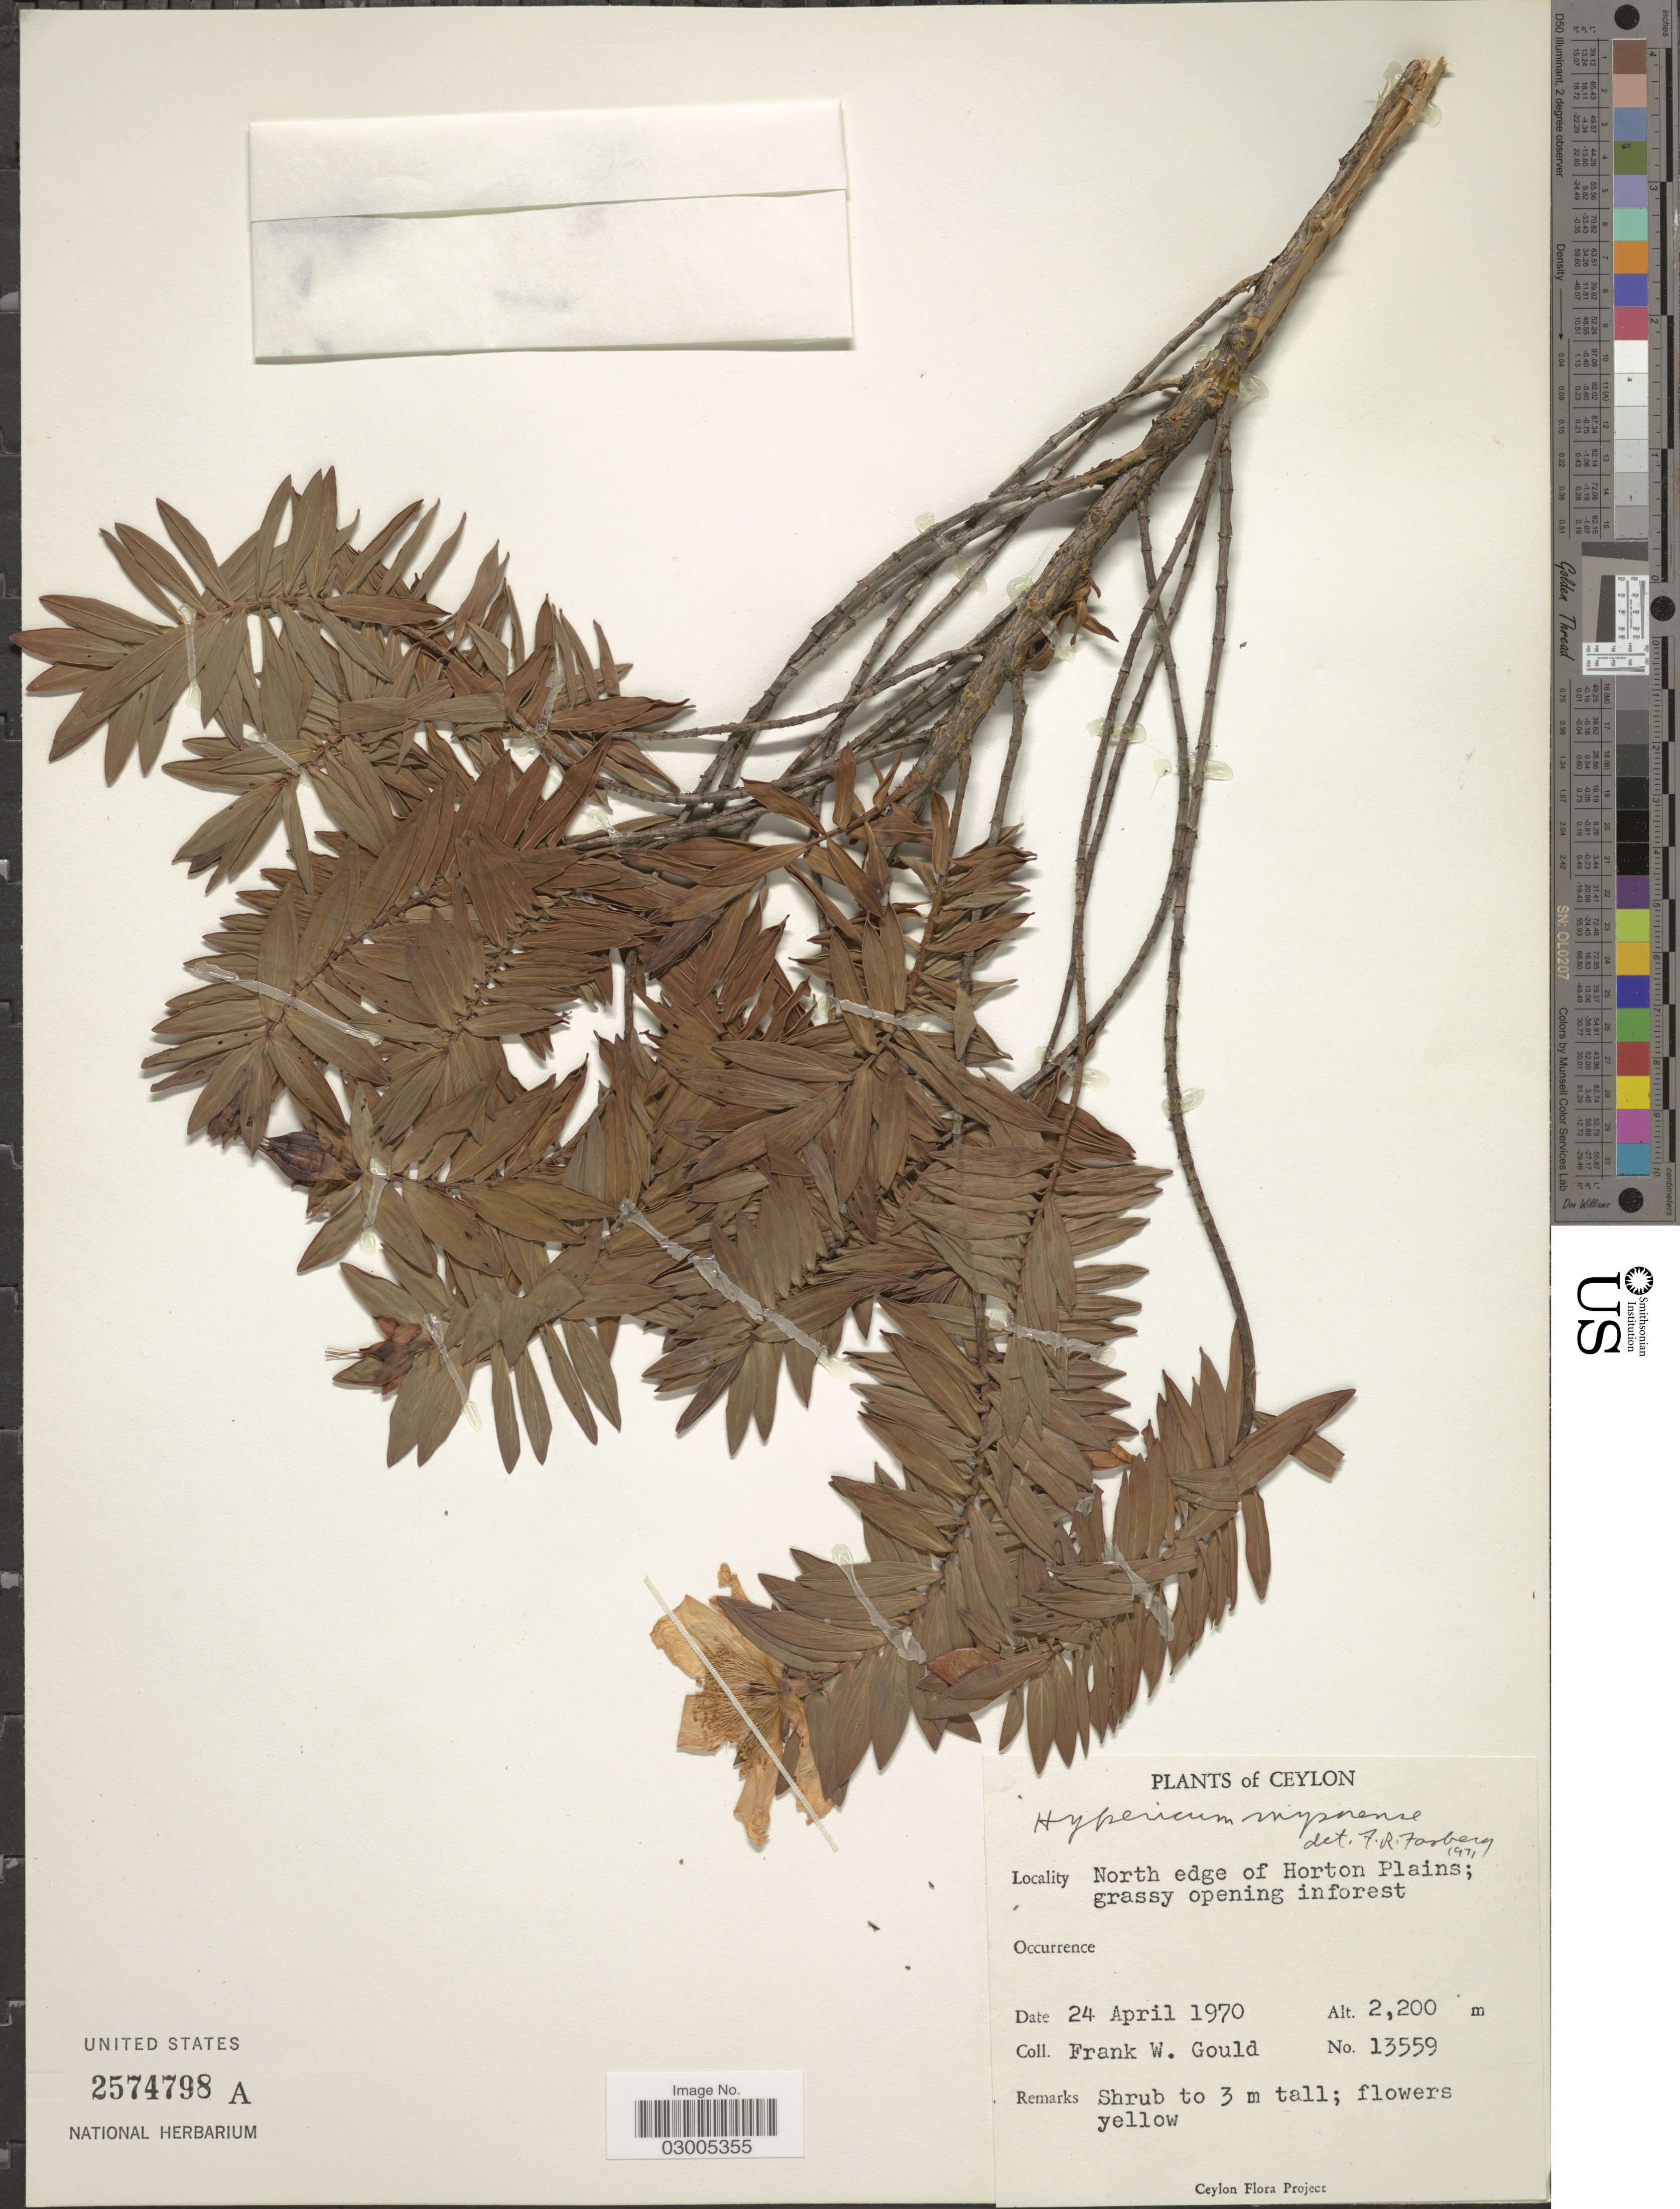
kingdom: Plantae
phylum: Tracheophyta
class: Magnoliopsida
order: Malpighiales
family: Hypericaceae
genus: Hypericum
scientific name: Hypericum mysorense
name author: F. Heyne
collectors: F. W. Gould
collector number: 13559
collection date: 1970-09-24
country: Sri Lanka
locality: Ceylon. North edge of Horton Plains.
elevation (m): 2200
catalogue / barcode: US 2574798A